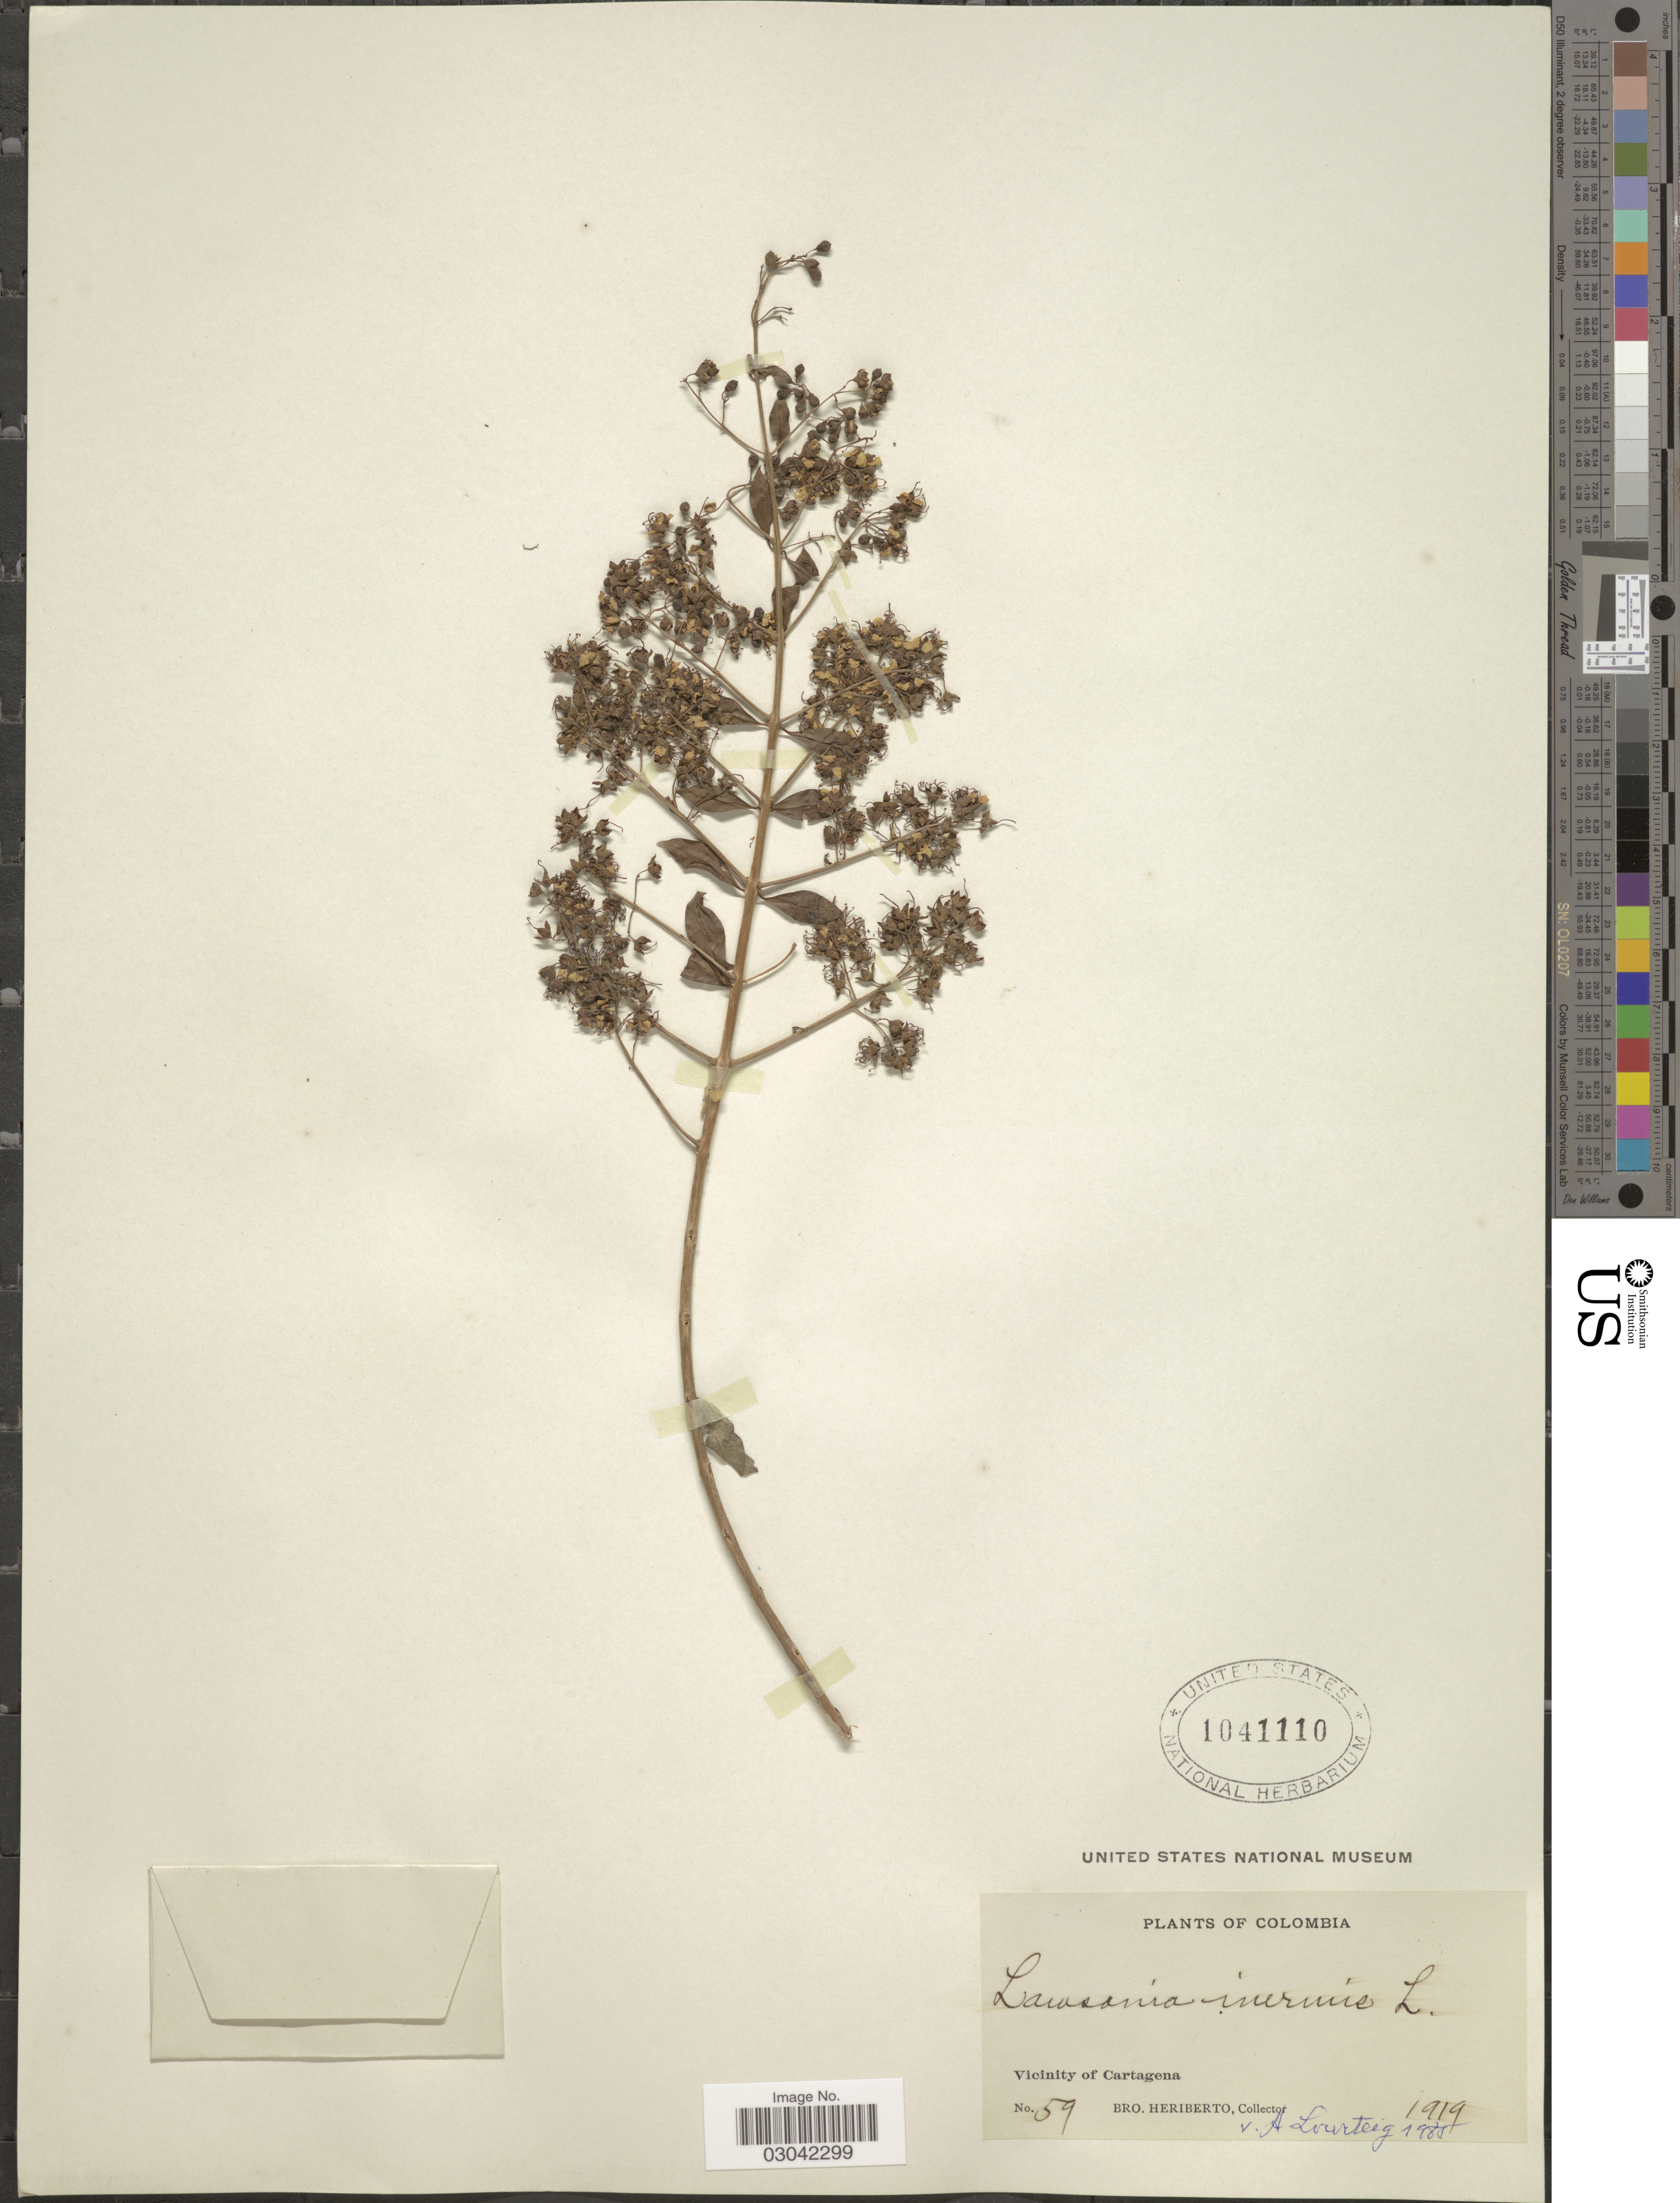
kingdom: Plantae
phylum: Tracheophyta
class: Magnoliopsida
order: Myrtales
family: Lythraceae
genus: Lawsonia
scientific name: Lawsonia inermis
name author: L.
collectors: B. Heriberto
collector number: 59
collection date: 1919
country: Colombia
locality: Vicinity of Cartagena.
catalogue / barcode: US 1041110